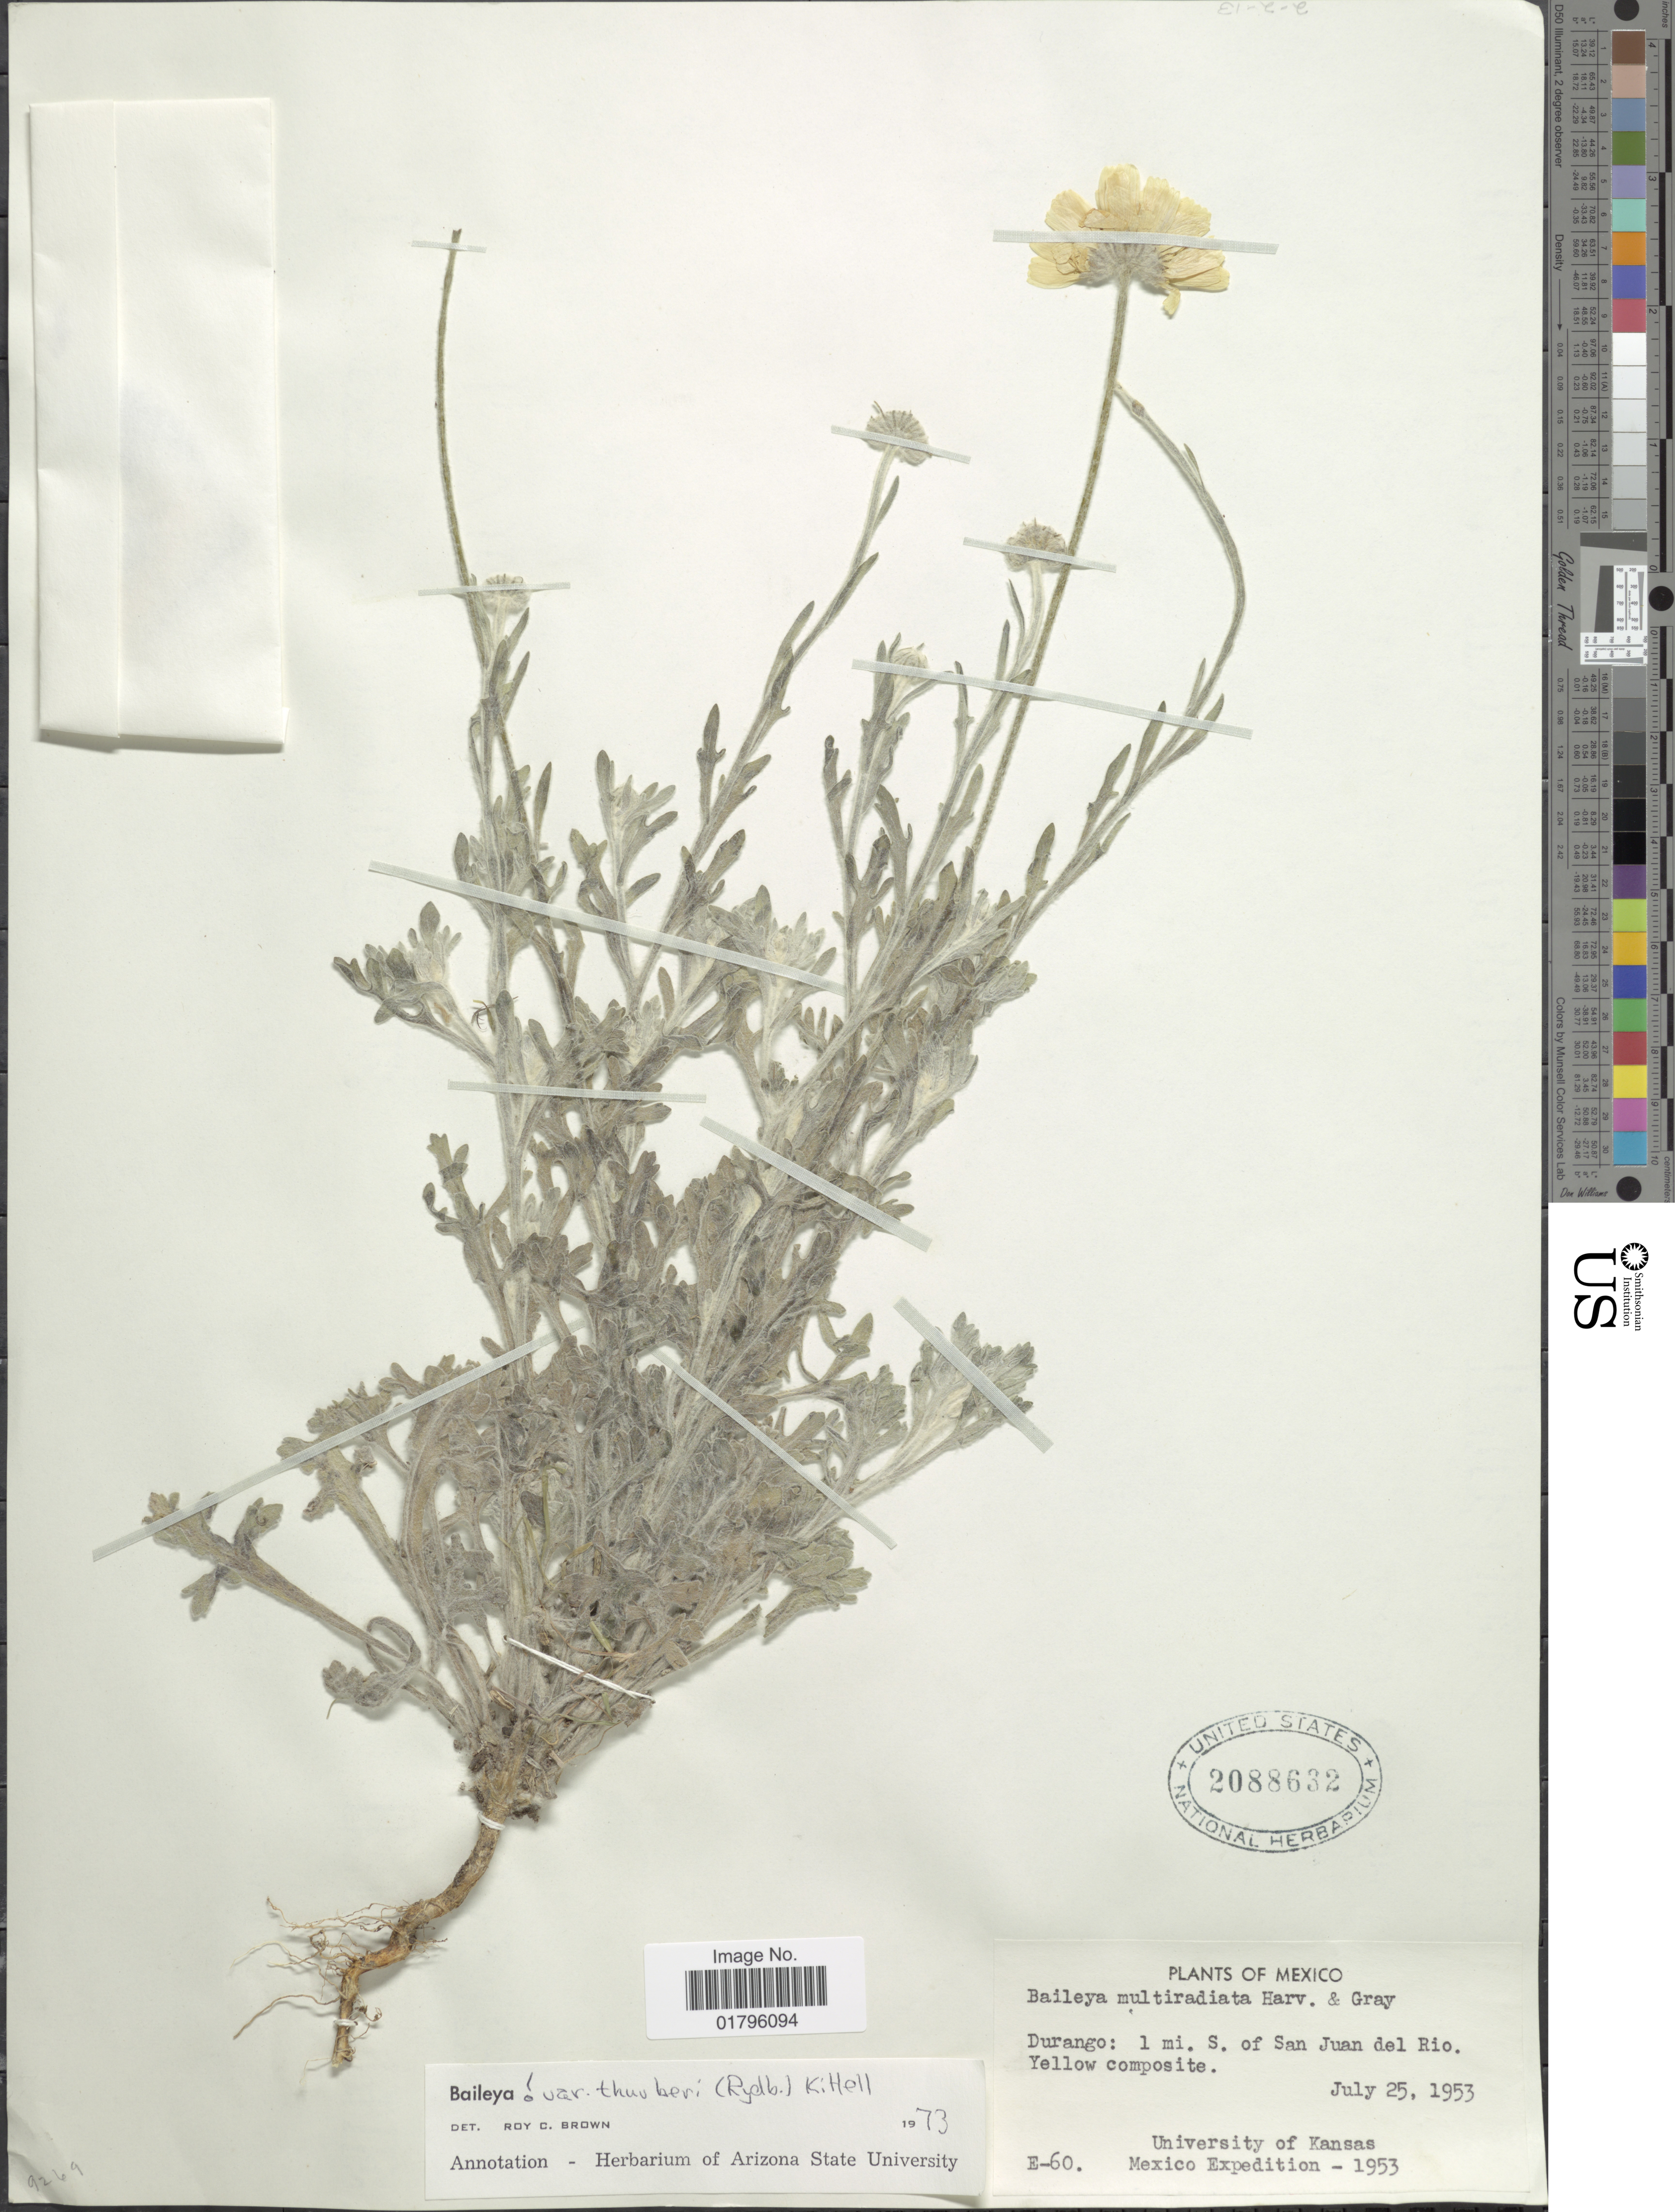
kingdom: Plantae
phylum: Tracheophyta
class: Magnoliopsida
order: Asterales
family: Asteraceae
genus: Baileya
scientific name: Baileya multiradiata var. thurberi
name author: (Rydb.) Kittell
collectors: University of Kansas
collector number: E-60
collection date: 1953-07-25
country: Mexico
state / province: Durango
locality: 1 mi. S. of San Juan del Rio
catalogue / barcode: US 2088632